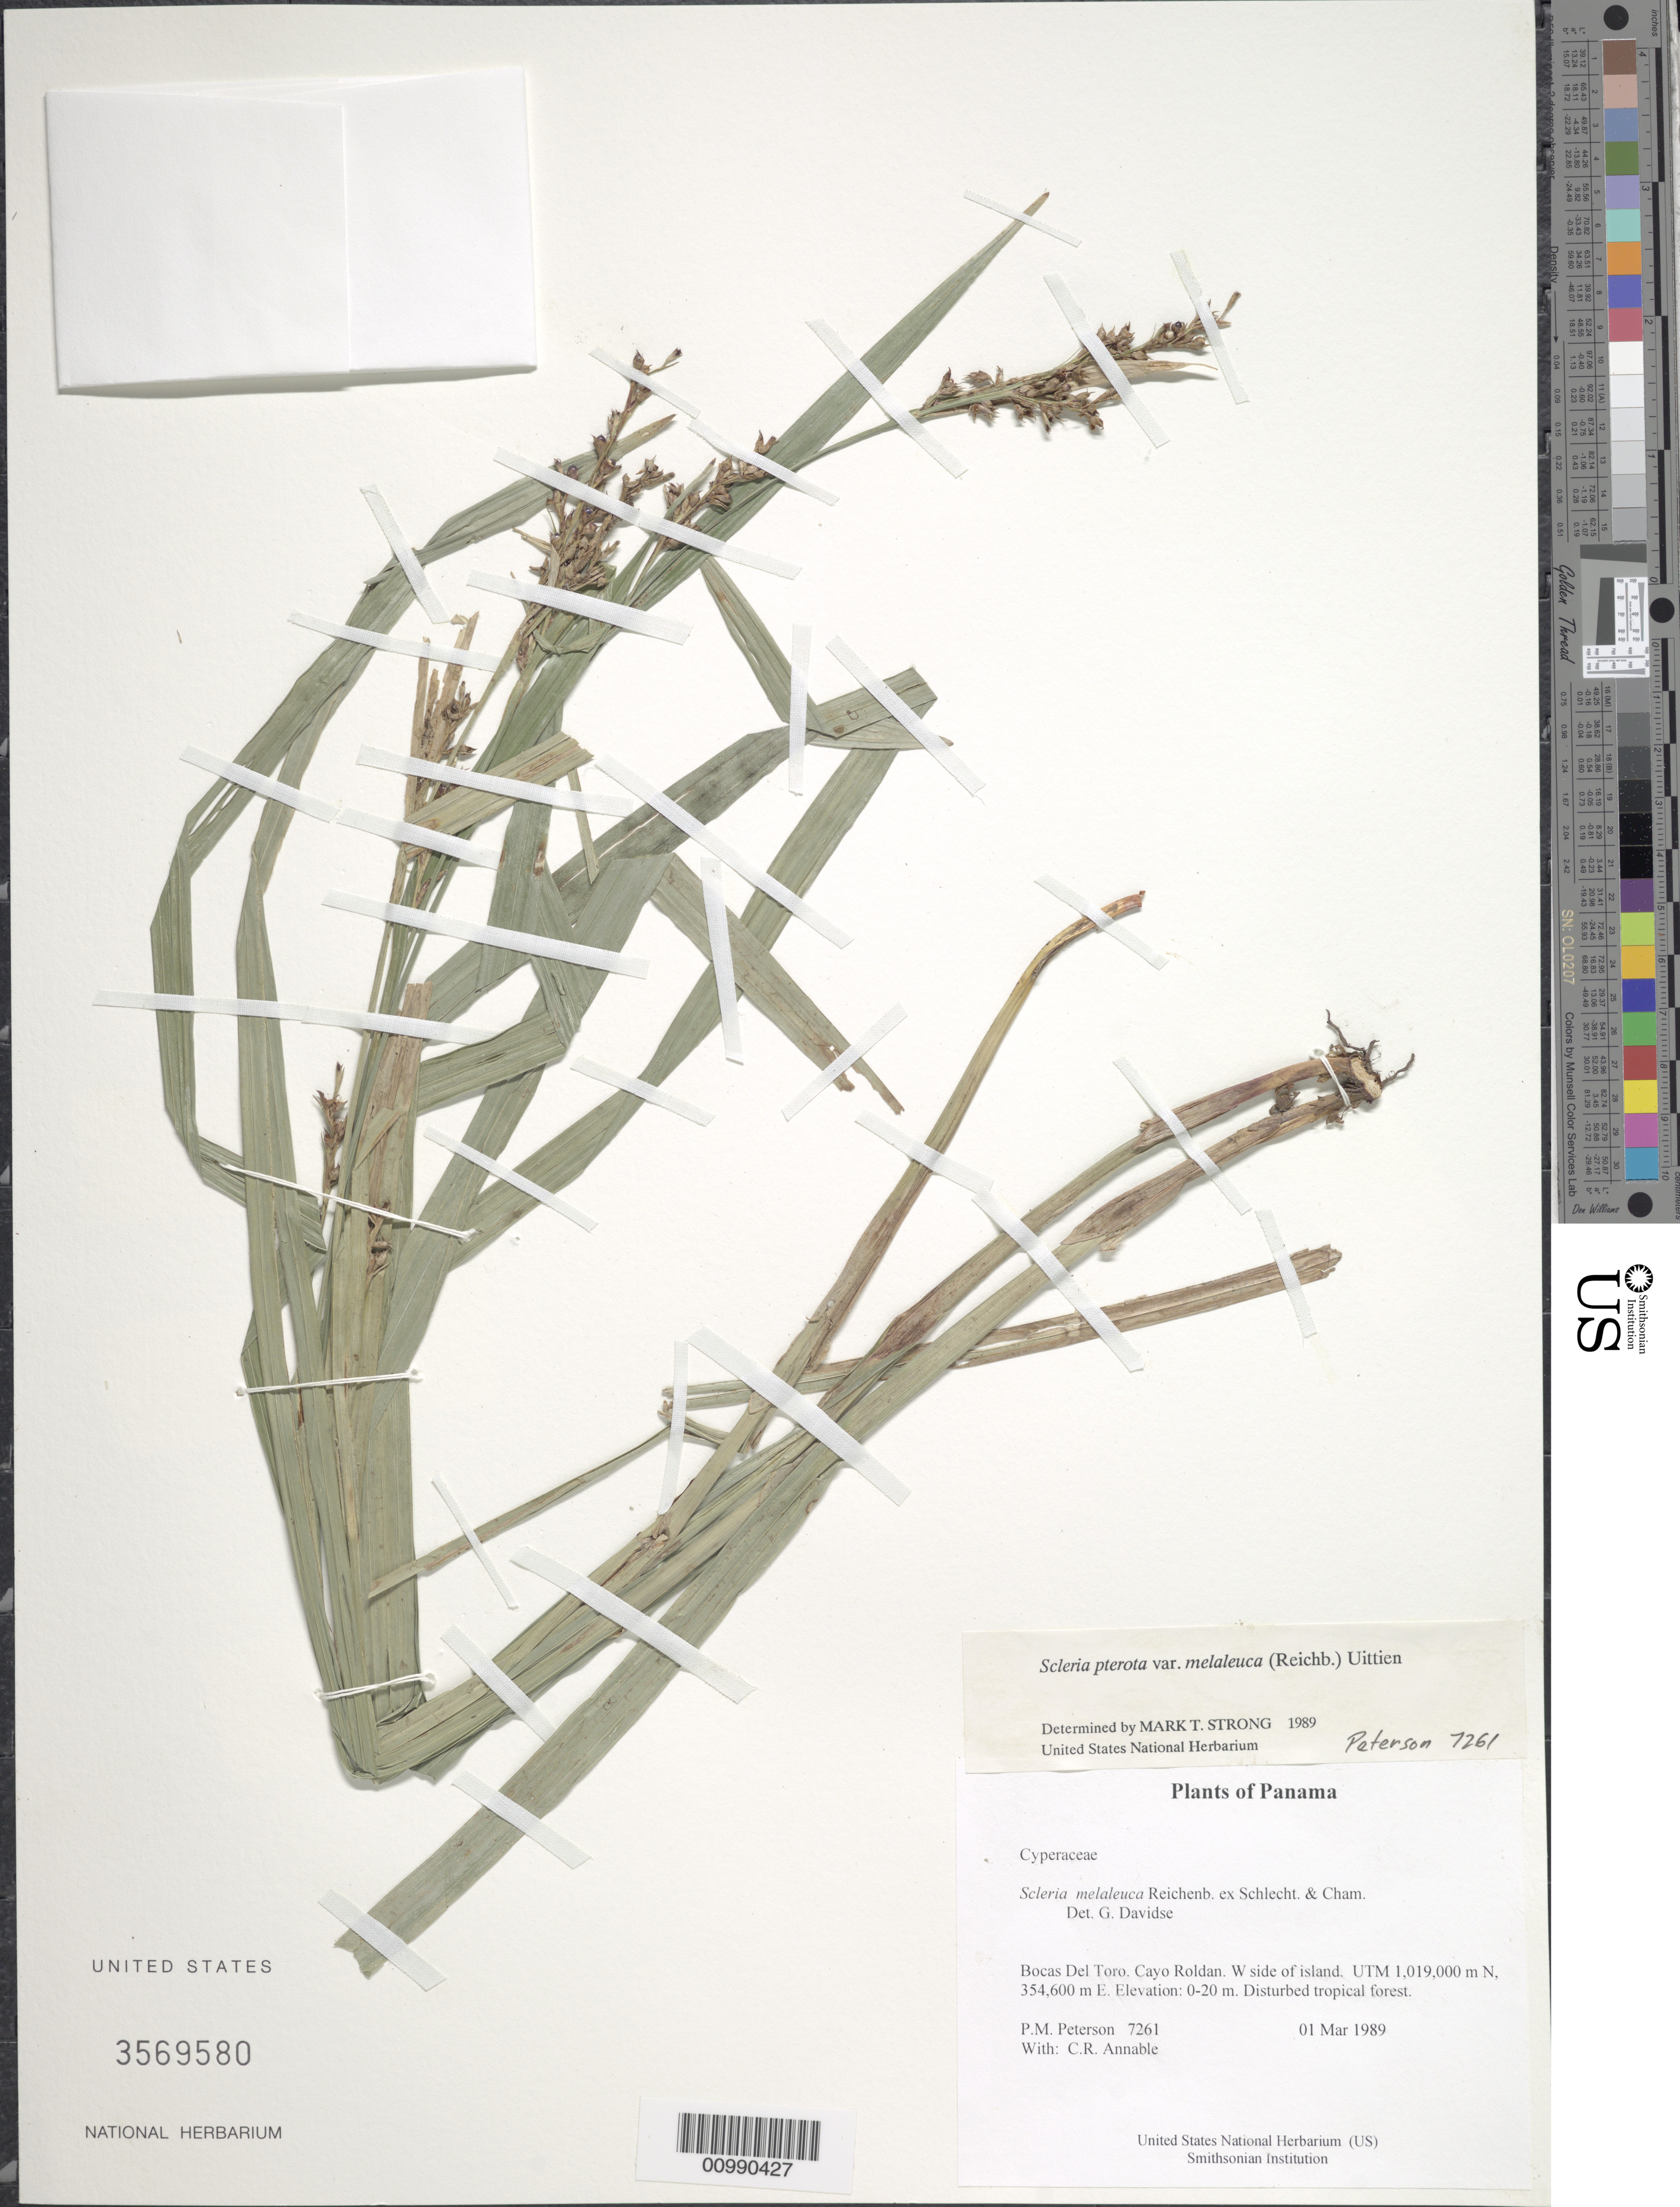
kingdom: Plantae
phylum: Tracheophyta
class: Liliopsida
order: Poales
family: Cyperaceae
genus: Scleria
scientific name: Scleria gaertneri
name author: Raddi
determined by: Strong, Mark T., (BOT), Smithsonian Institution - National Museum of Natural History (UNITED STATES)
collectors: P. M. Peterson & C. R. Annable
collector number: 07261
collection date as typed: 01 Mar 1989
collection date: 1989-03-01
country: Panama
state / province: Bocas del Toro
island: Cayo Roldan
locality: W side of island. UTM 1,019,000 m N, 354,600 m E.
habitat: Disturbed tropical forest.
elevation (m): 0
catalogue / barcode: US 3569580